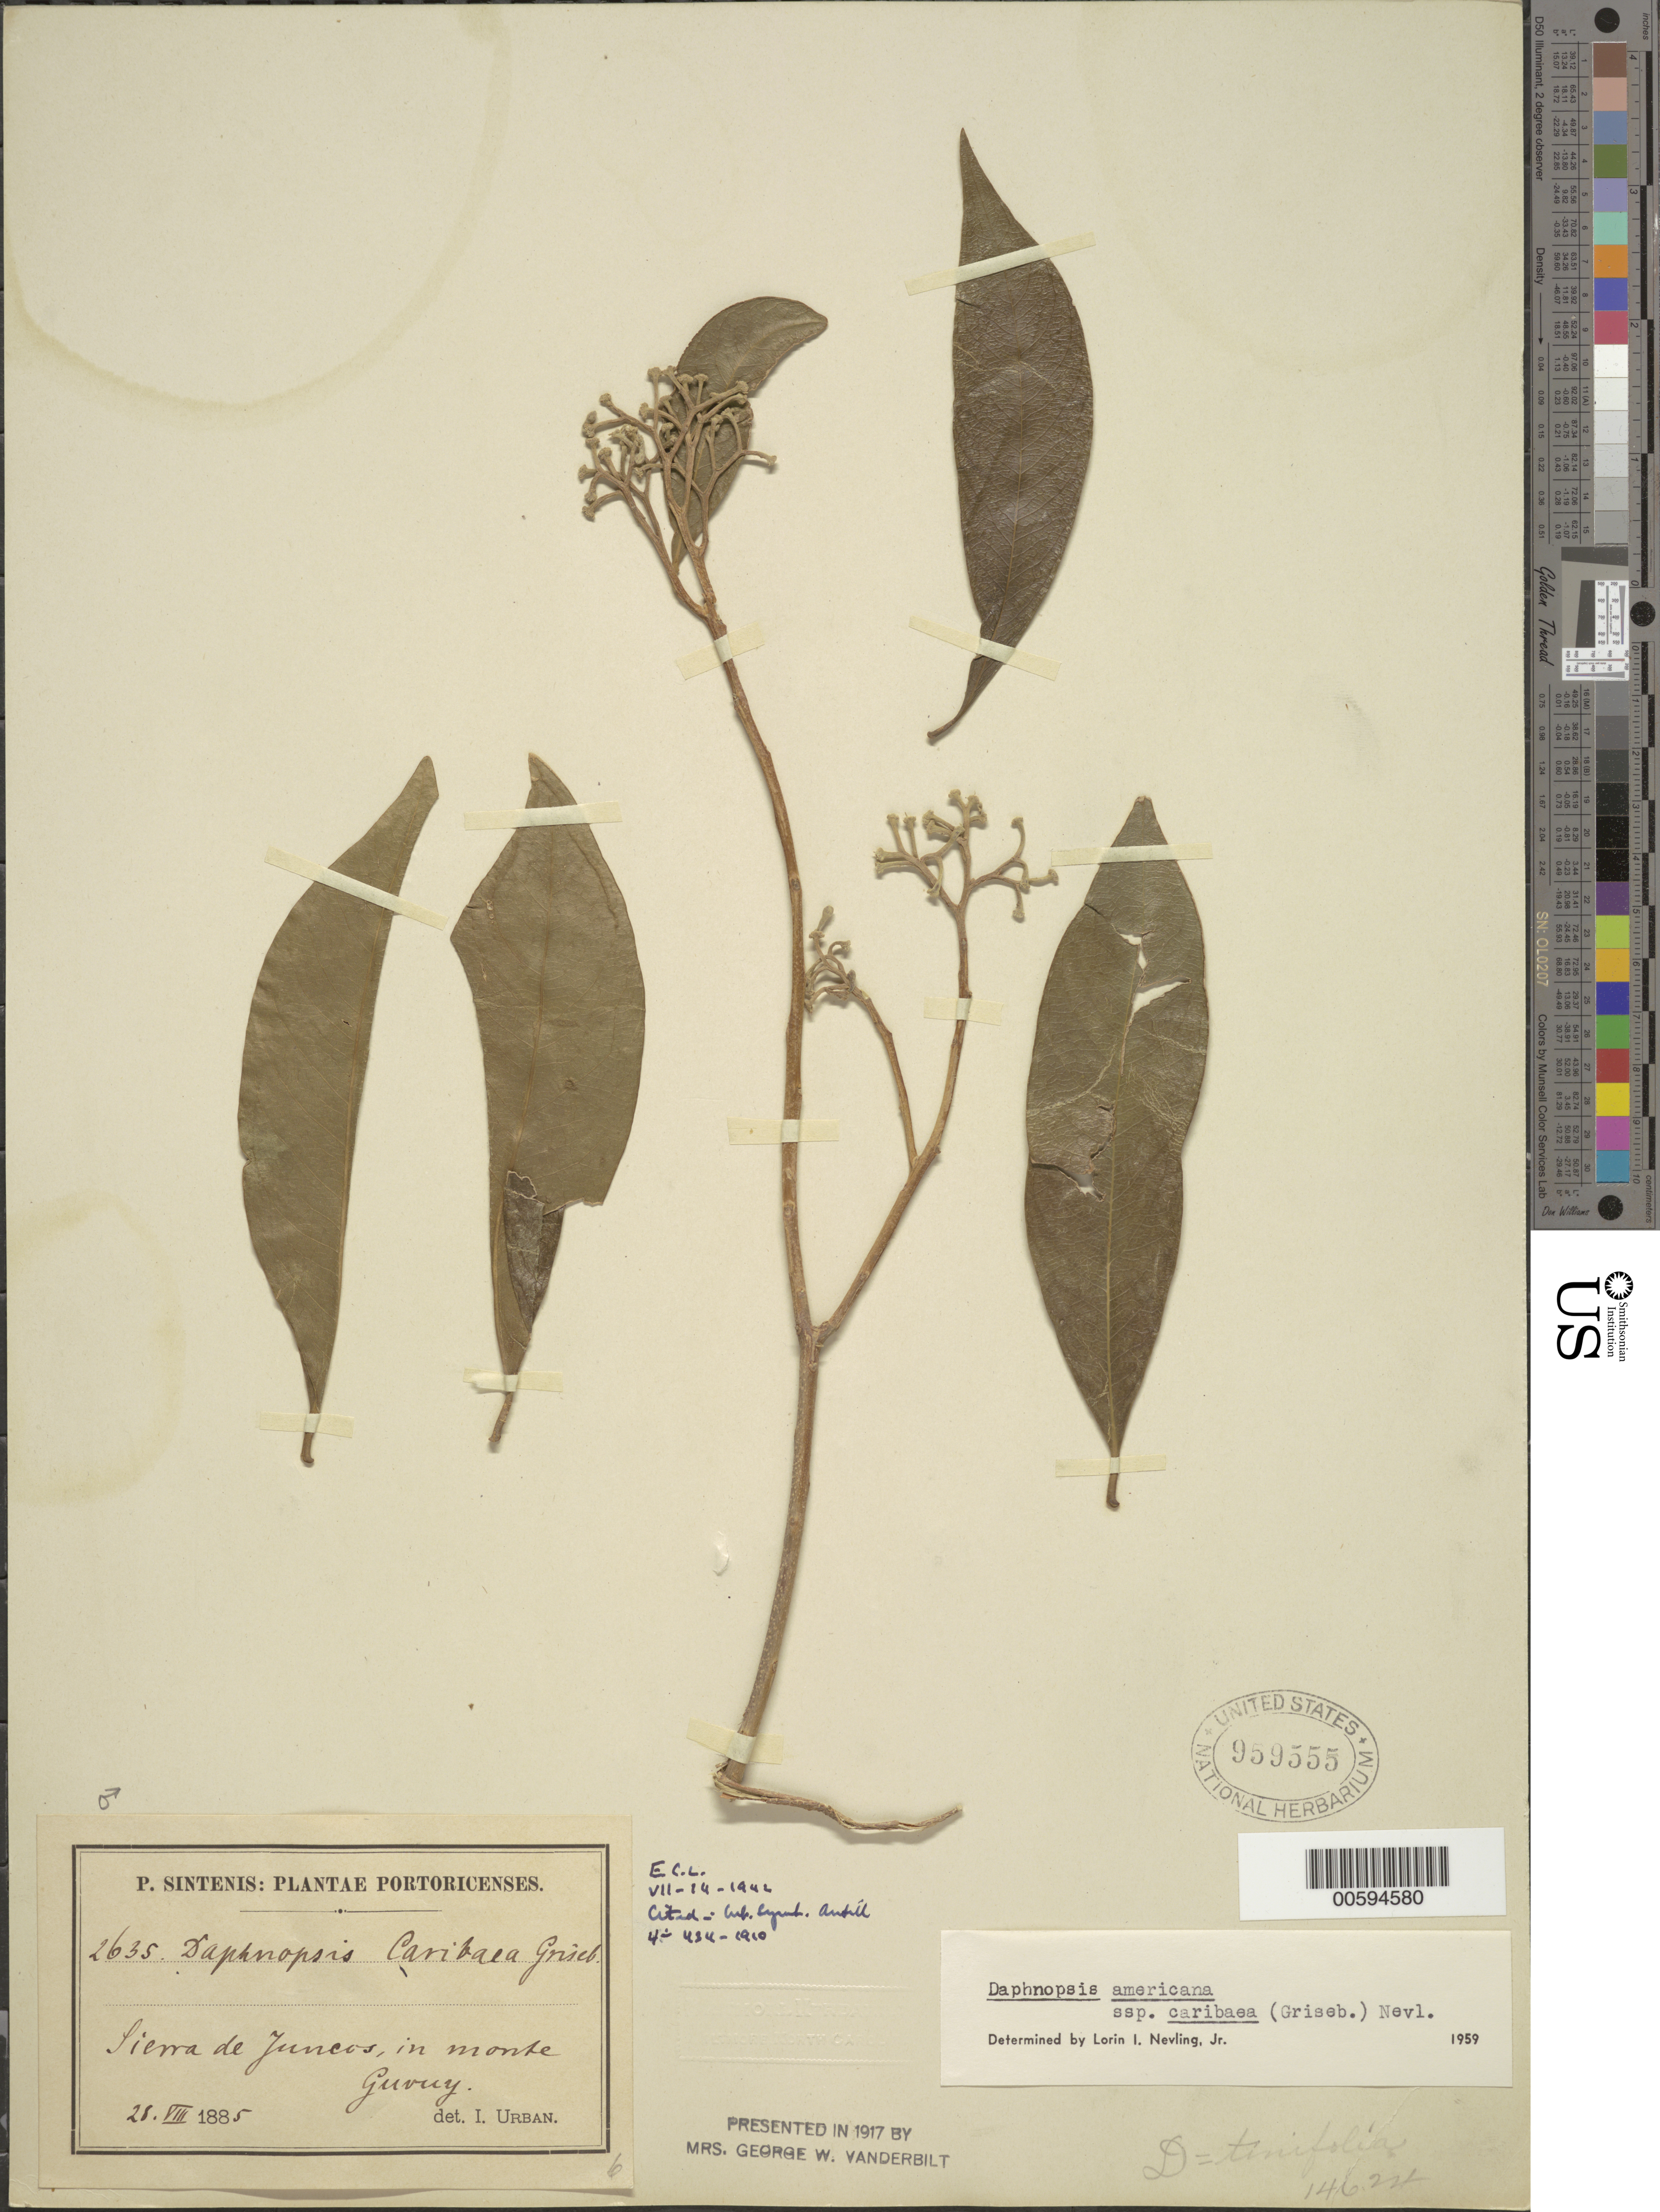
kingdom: Plantae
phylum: Tracheophyta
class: Magnoliopsida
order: Malvales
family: Thymelaeaceae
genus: Daphnopsis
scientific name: Daphnopsis caribaea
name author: Griseb.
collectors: P. Sintenis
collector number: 2635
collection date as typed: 28 Aug 1885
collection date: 1885-08-28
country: Puerto Rico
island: Greater Antilles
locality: Sierra de Juncos, in monte Guvuy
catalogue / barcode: US 959555